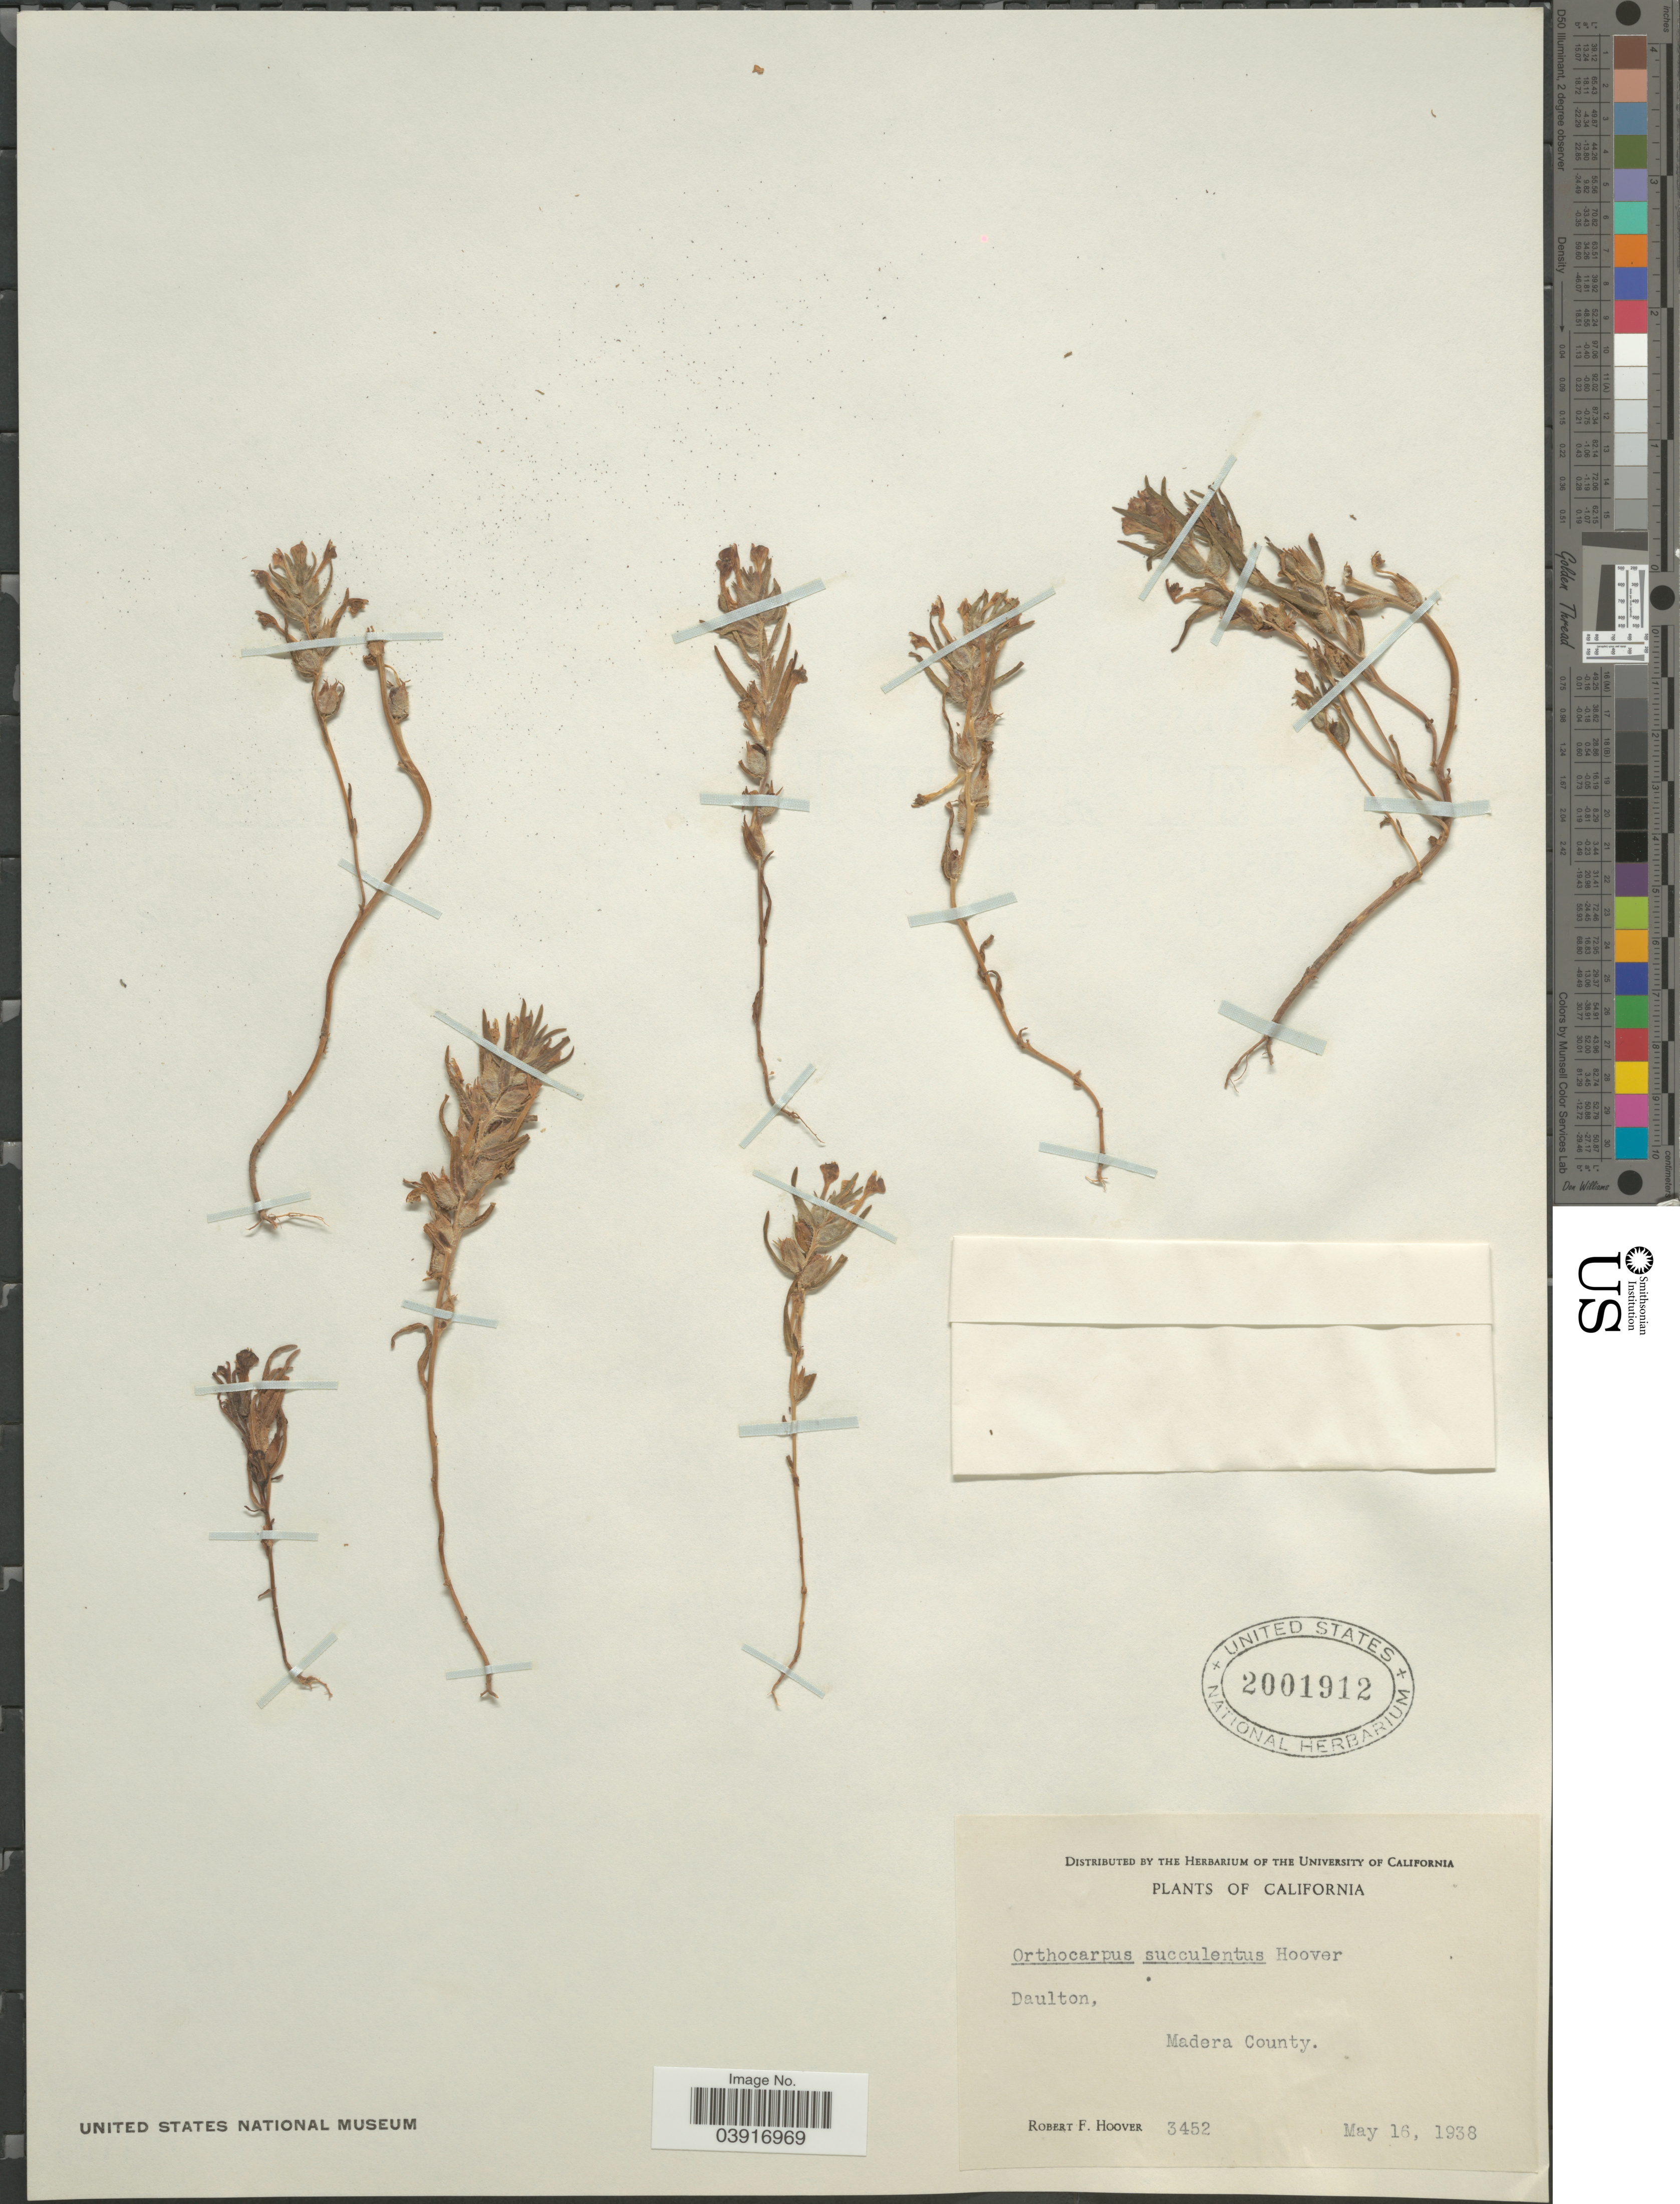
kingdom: Plantae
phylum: Tracheophyta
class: Magnoliopsida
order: Lamiales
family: Orobanchaceae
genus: Orthocarpus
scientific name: Orthocarpus campestris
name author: Benth.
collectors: R. F. Hoover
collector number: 3452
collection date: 1938-05-16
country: United States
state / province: California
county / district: Madera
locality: Daulton, Madera County.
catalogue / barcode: US 2001912